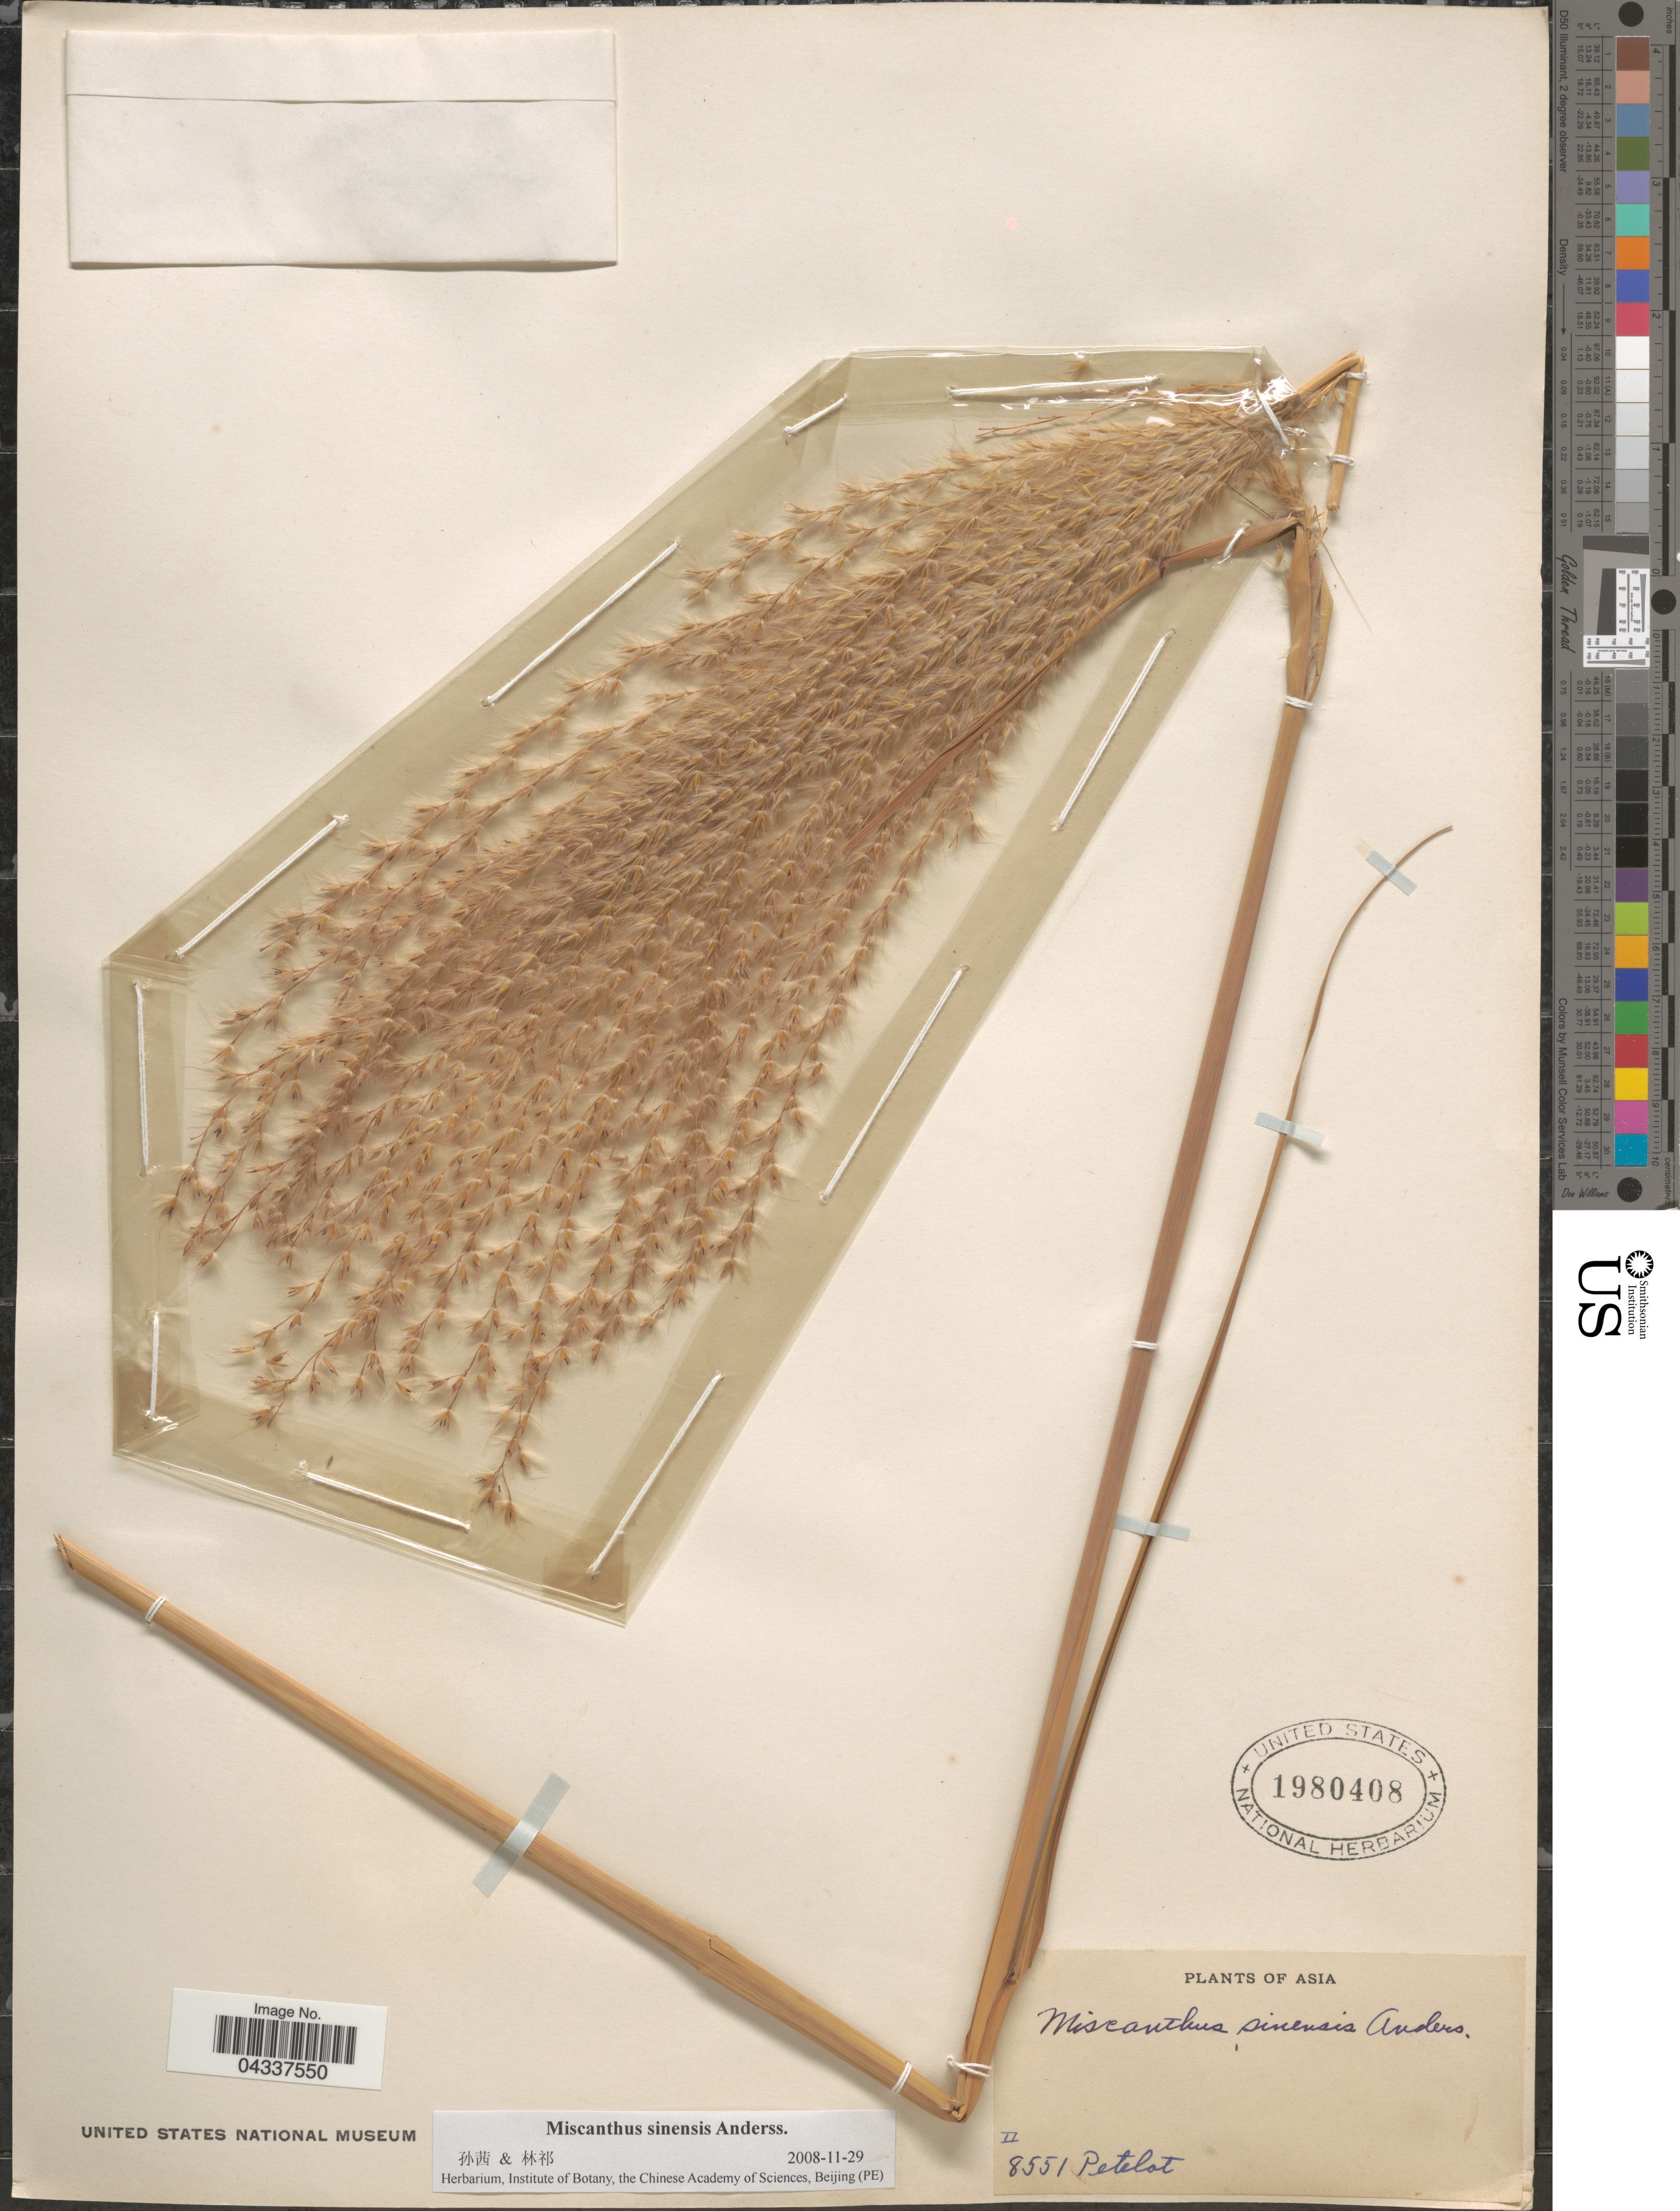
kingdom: Plantae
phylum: Tracheophyta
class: Liliopsida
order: Poales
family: Poaceae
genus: Miscanthus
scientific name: Miscanthus sinensis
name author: Andersson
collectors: Pételot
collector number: II8551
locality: Asia.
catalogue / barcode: US 1980408